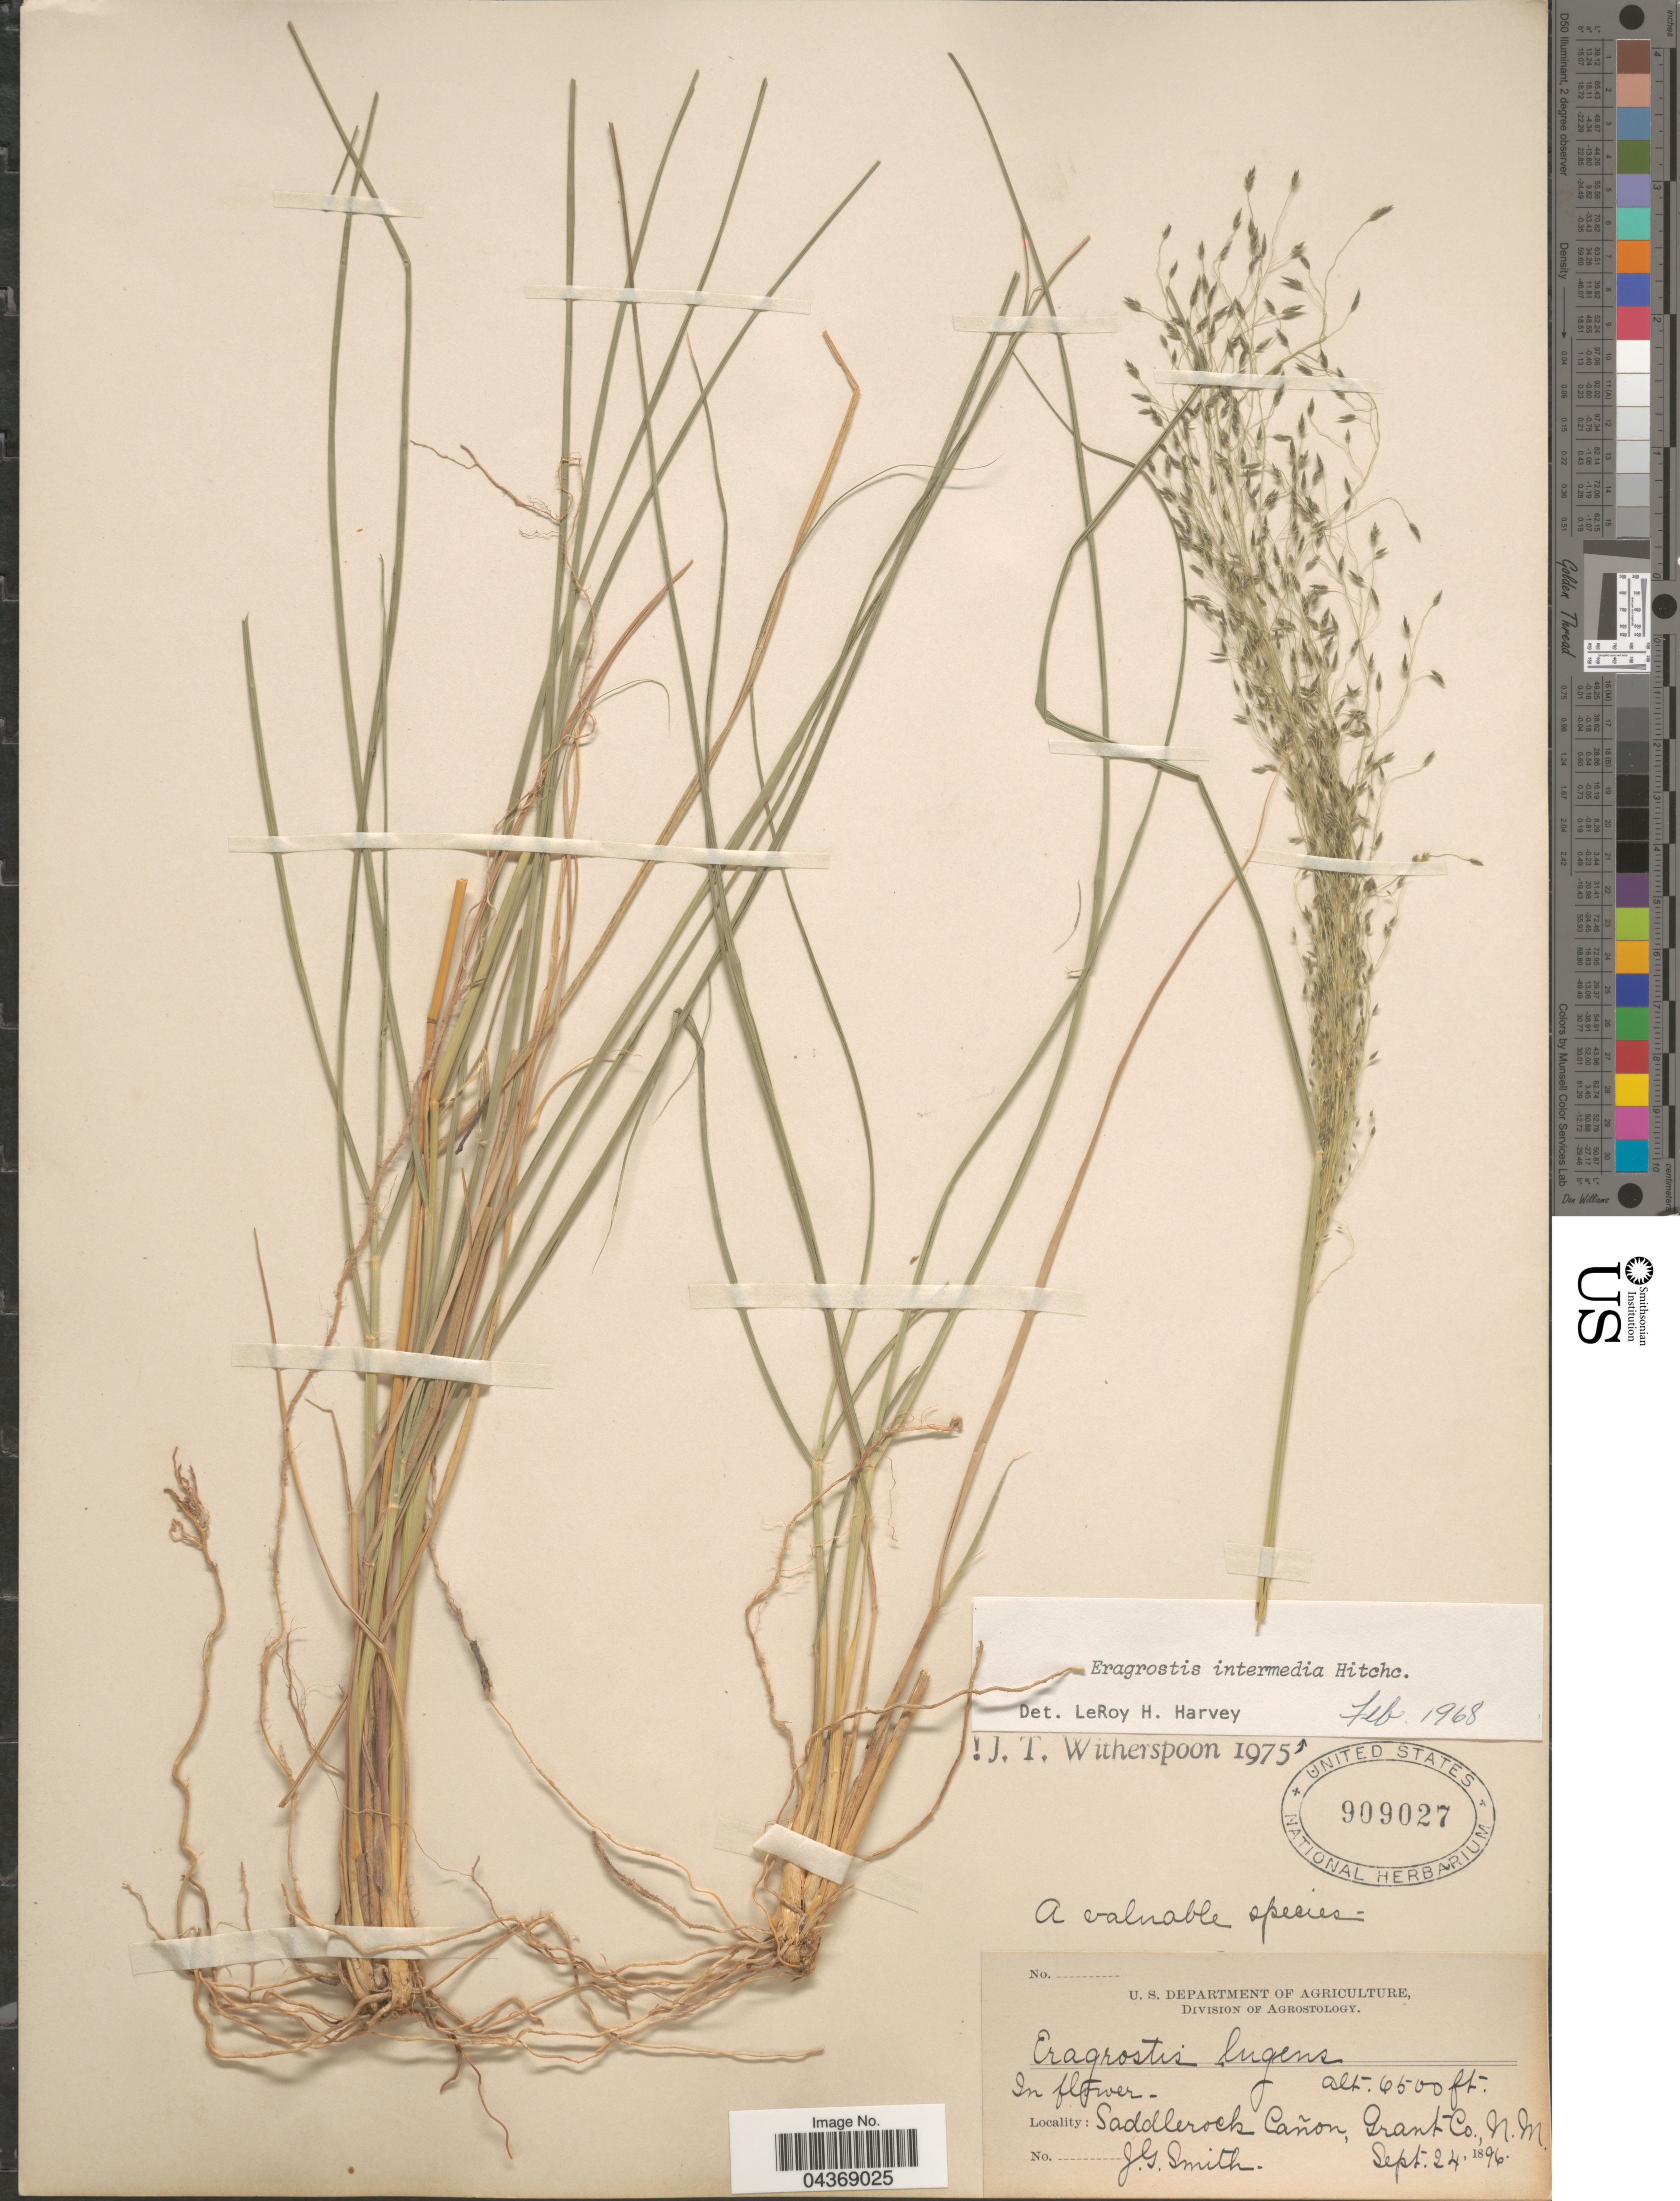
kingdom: Plantae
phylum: Tracheophyta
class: Liliopsida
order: Poales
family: Poaceae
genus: Eragrostis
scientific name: Eragrostis intermedia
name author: Hitchc.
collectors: J. G. Smith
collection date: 1896-09-24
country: United States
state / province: New Mexico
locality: Saddlerock Cañon, Grant Co.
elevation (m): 1981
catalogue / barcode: US 909027